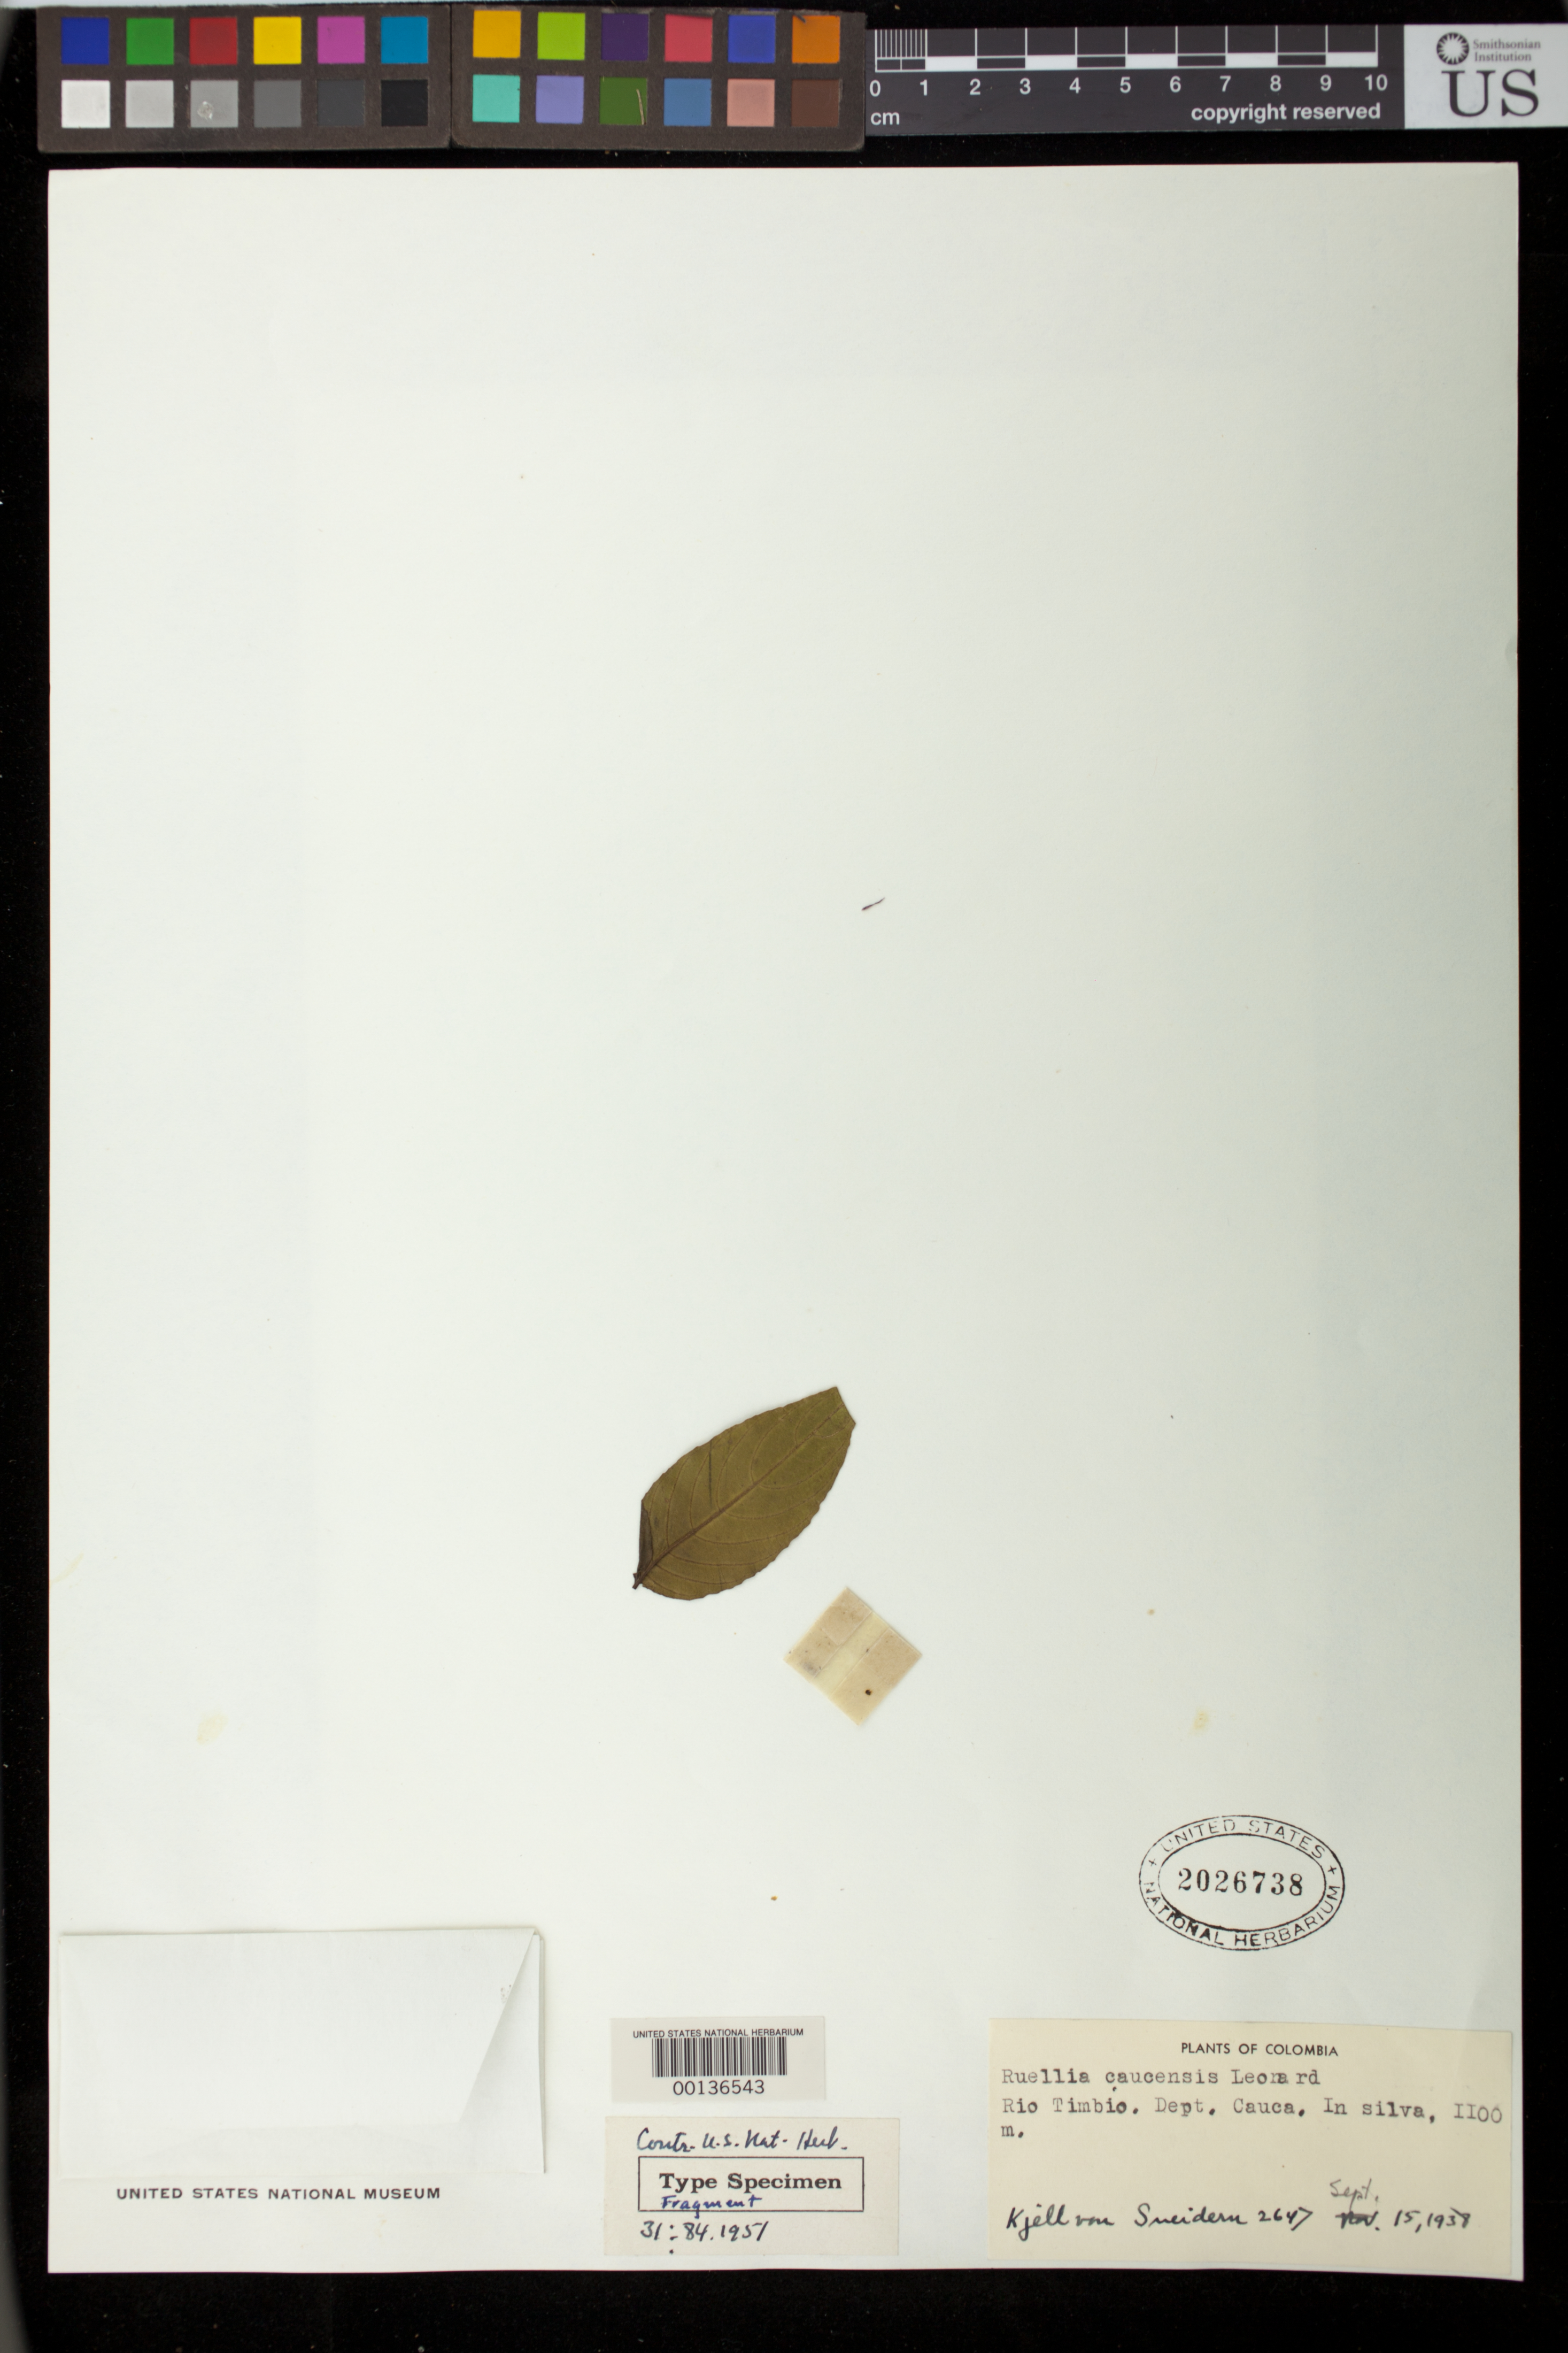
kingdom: Plantae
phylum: Tracheophyta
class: Magnoliopsida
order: Lamiales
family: Acanthaceae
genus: Ruellia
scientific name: Ruellia caucensis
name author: Leonard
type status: Isotype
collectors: K. von Sneidern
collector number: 2647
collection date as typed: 15 Nov 1938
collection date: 1938-11-15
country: Colombia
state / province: Cauca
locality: Along Rio Timbio.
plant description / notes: Fragmentary material of type specimen ex herb. unknown; source or original herbarium not indicated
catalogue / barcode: US 2026738